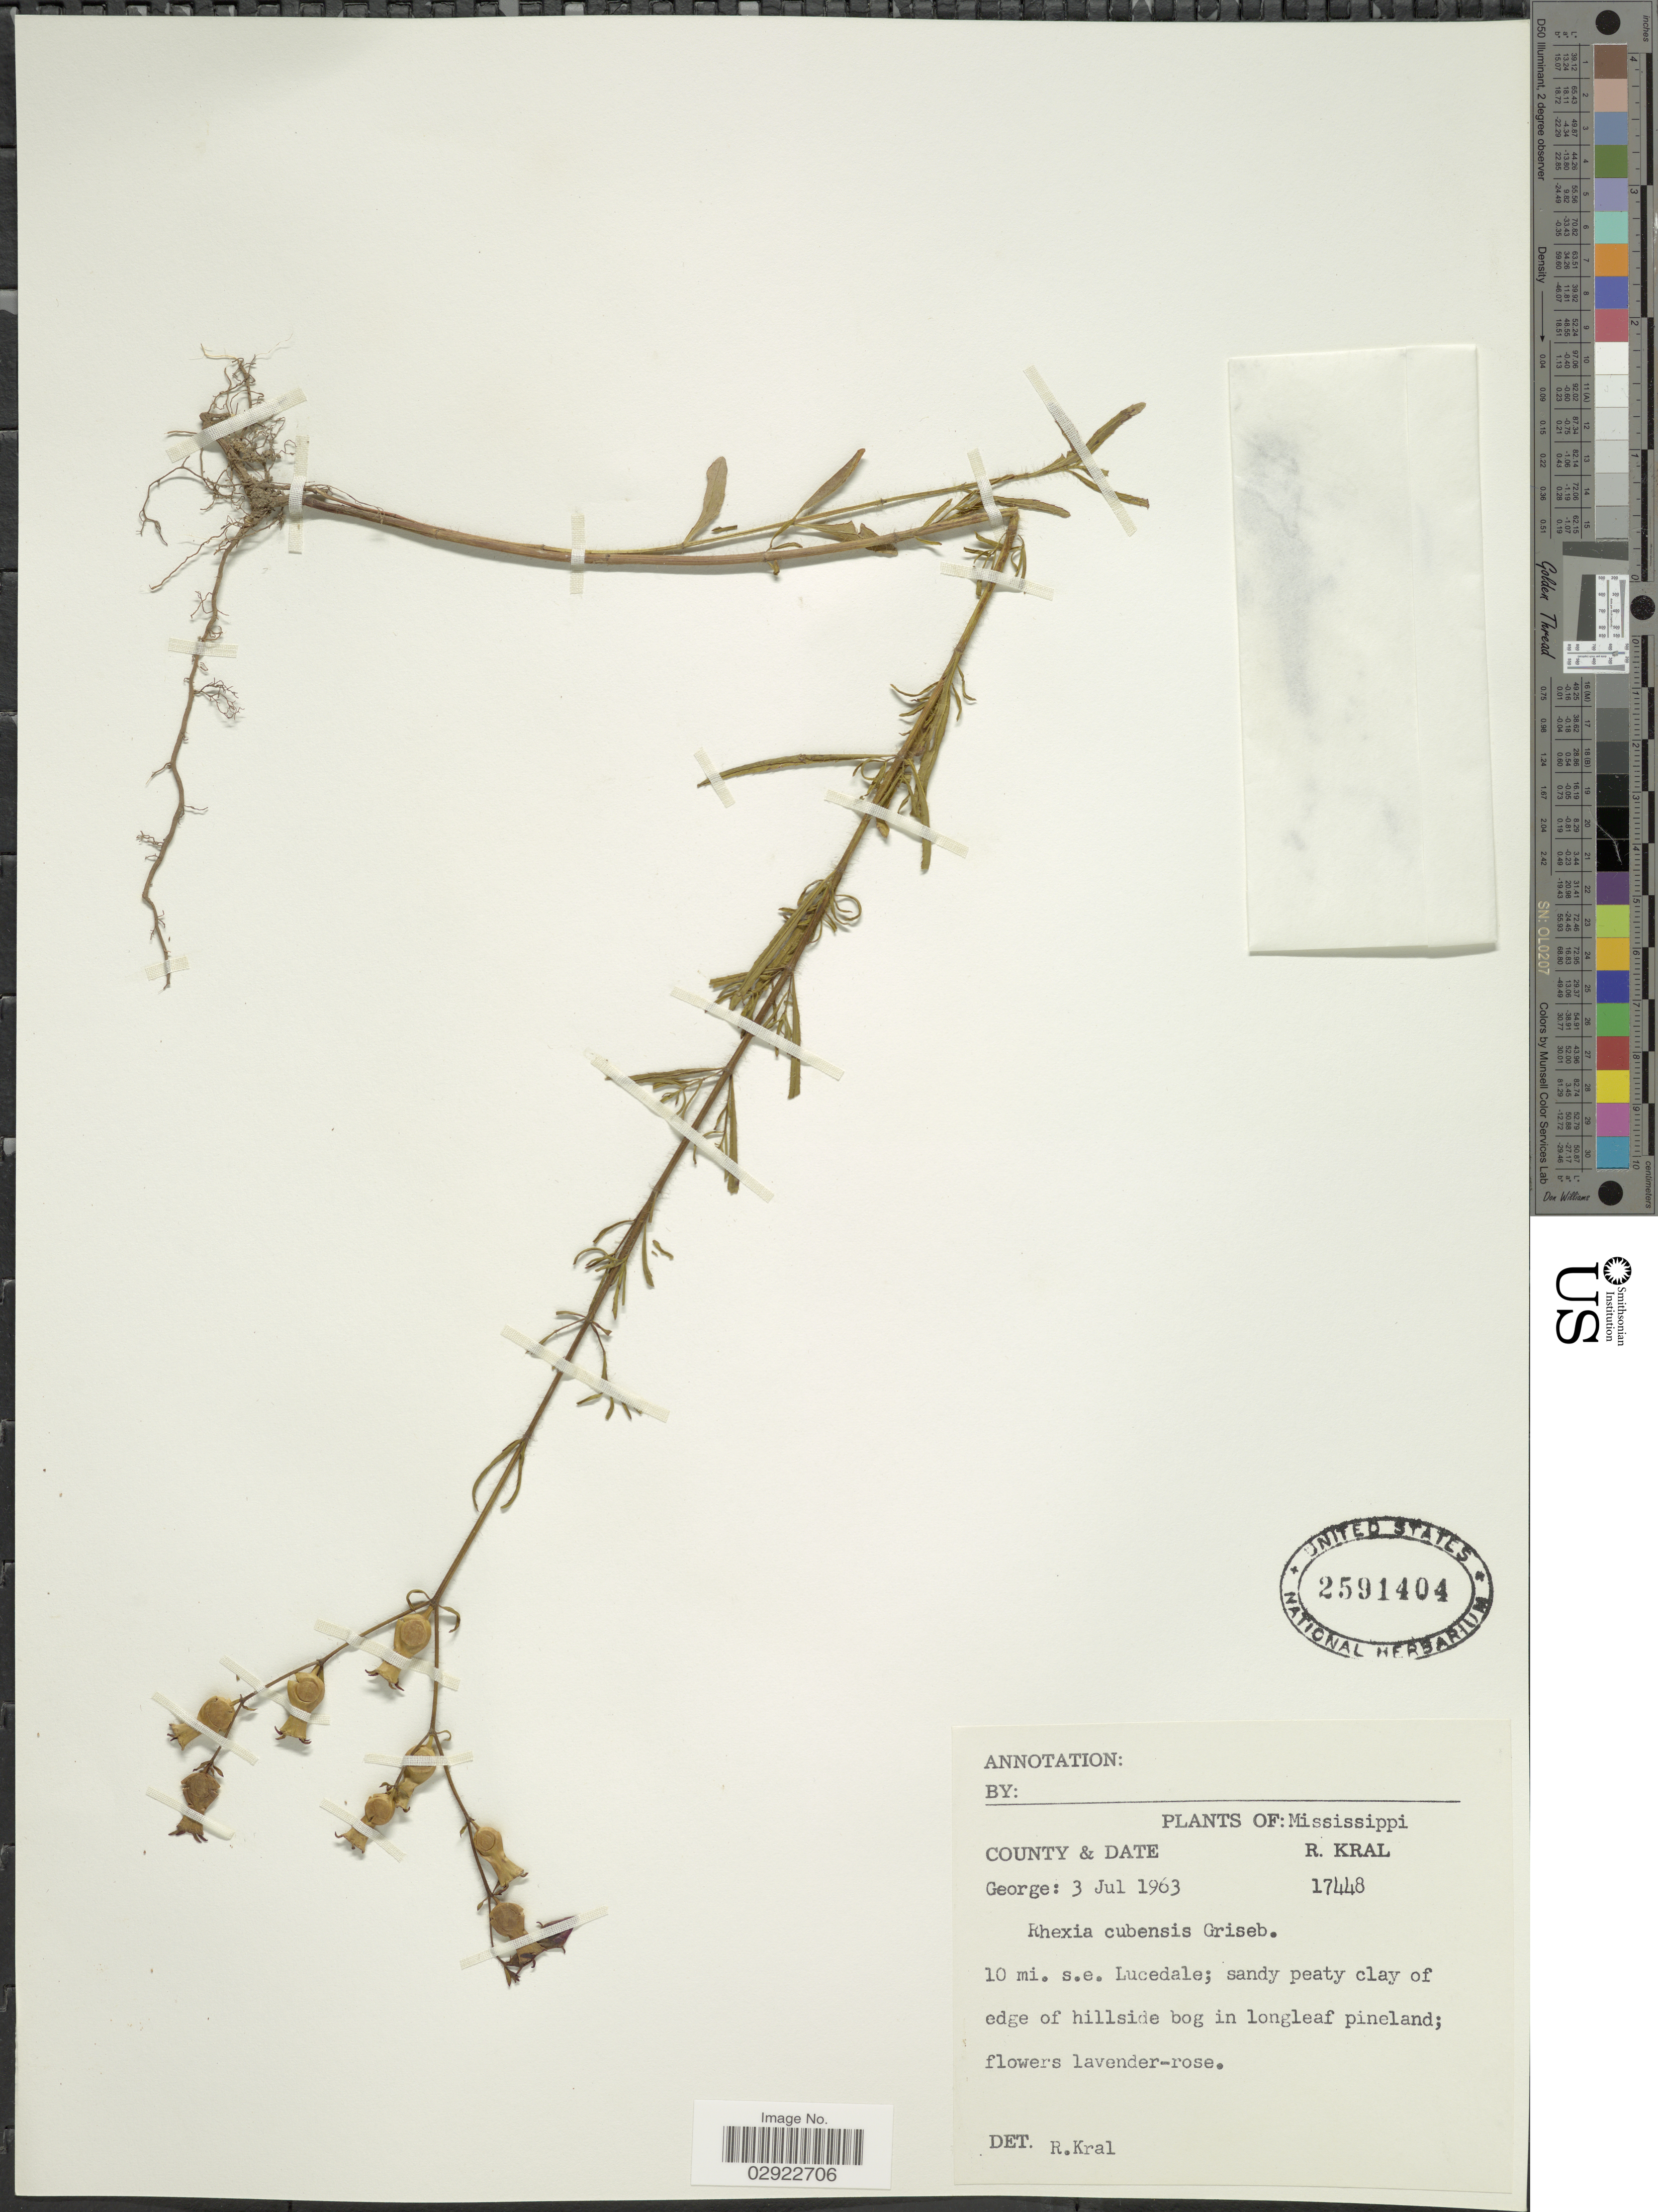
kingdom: Plantae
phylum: Tracheophyta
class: Magnoliopsida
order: Myrtales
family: Melastomataceae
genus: Rhexia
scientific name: Rhexia cubensis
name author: Griseb.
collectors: R. Kral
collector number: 17448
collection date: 1963-07-03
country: United States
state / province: Mississippi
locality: George County. 10 mi. s.e. Lucedale.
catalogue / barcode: US 2591404